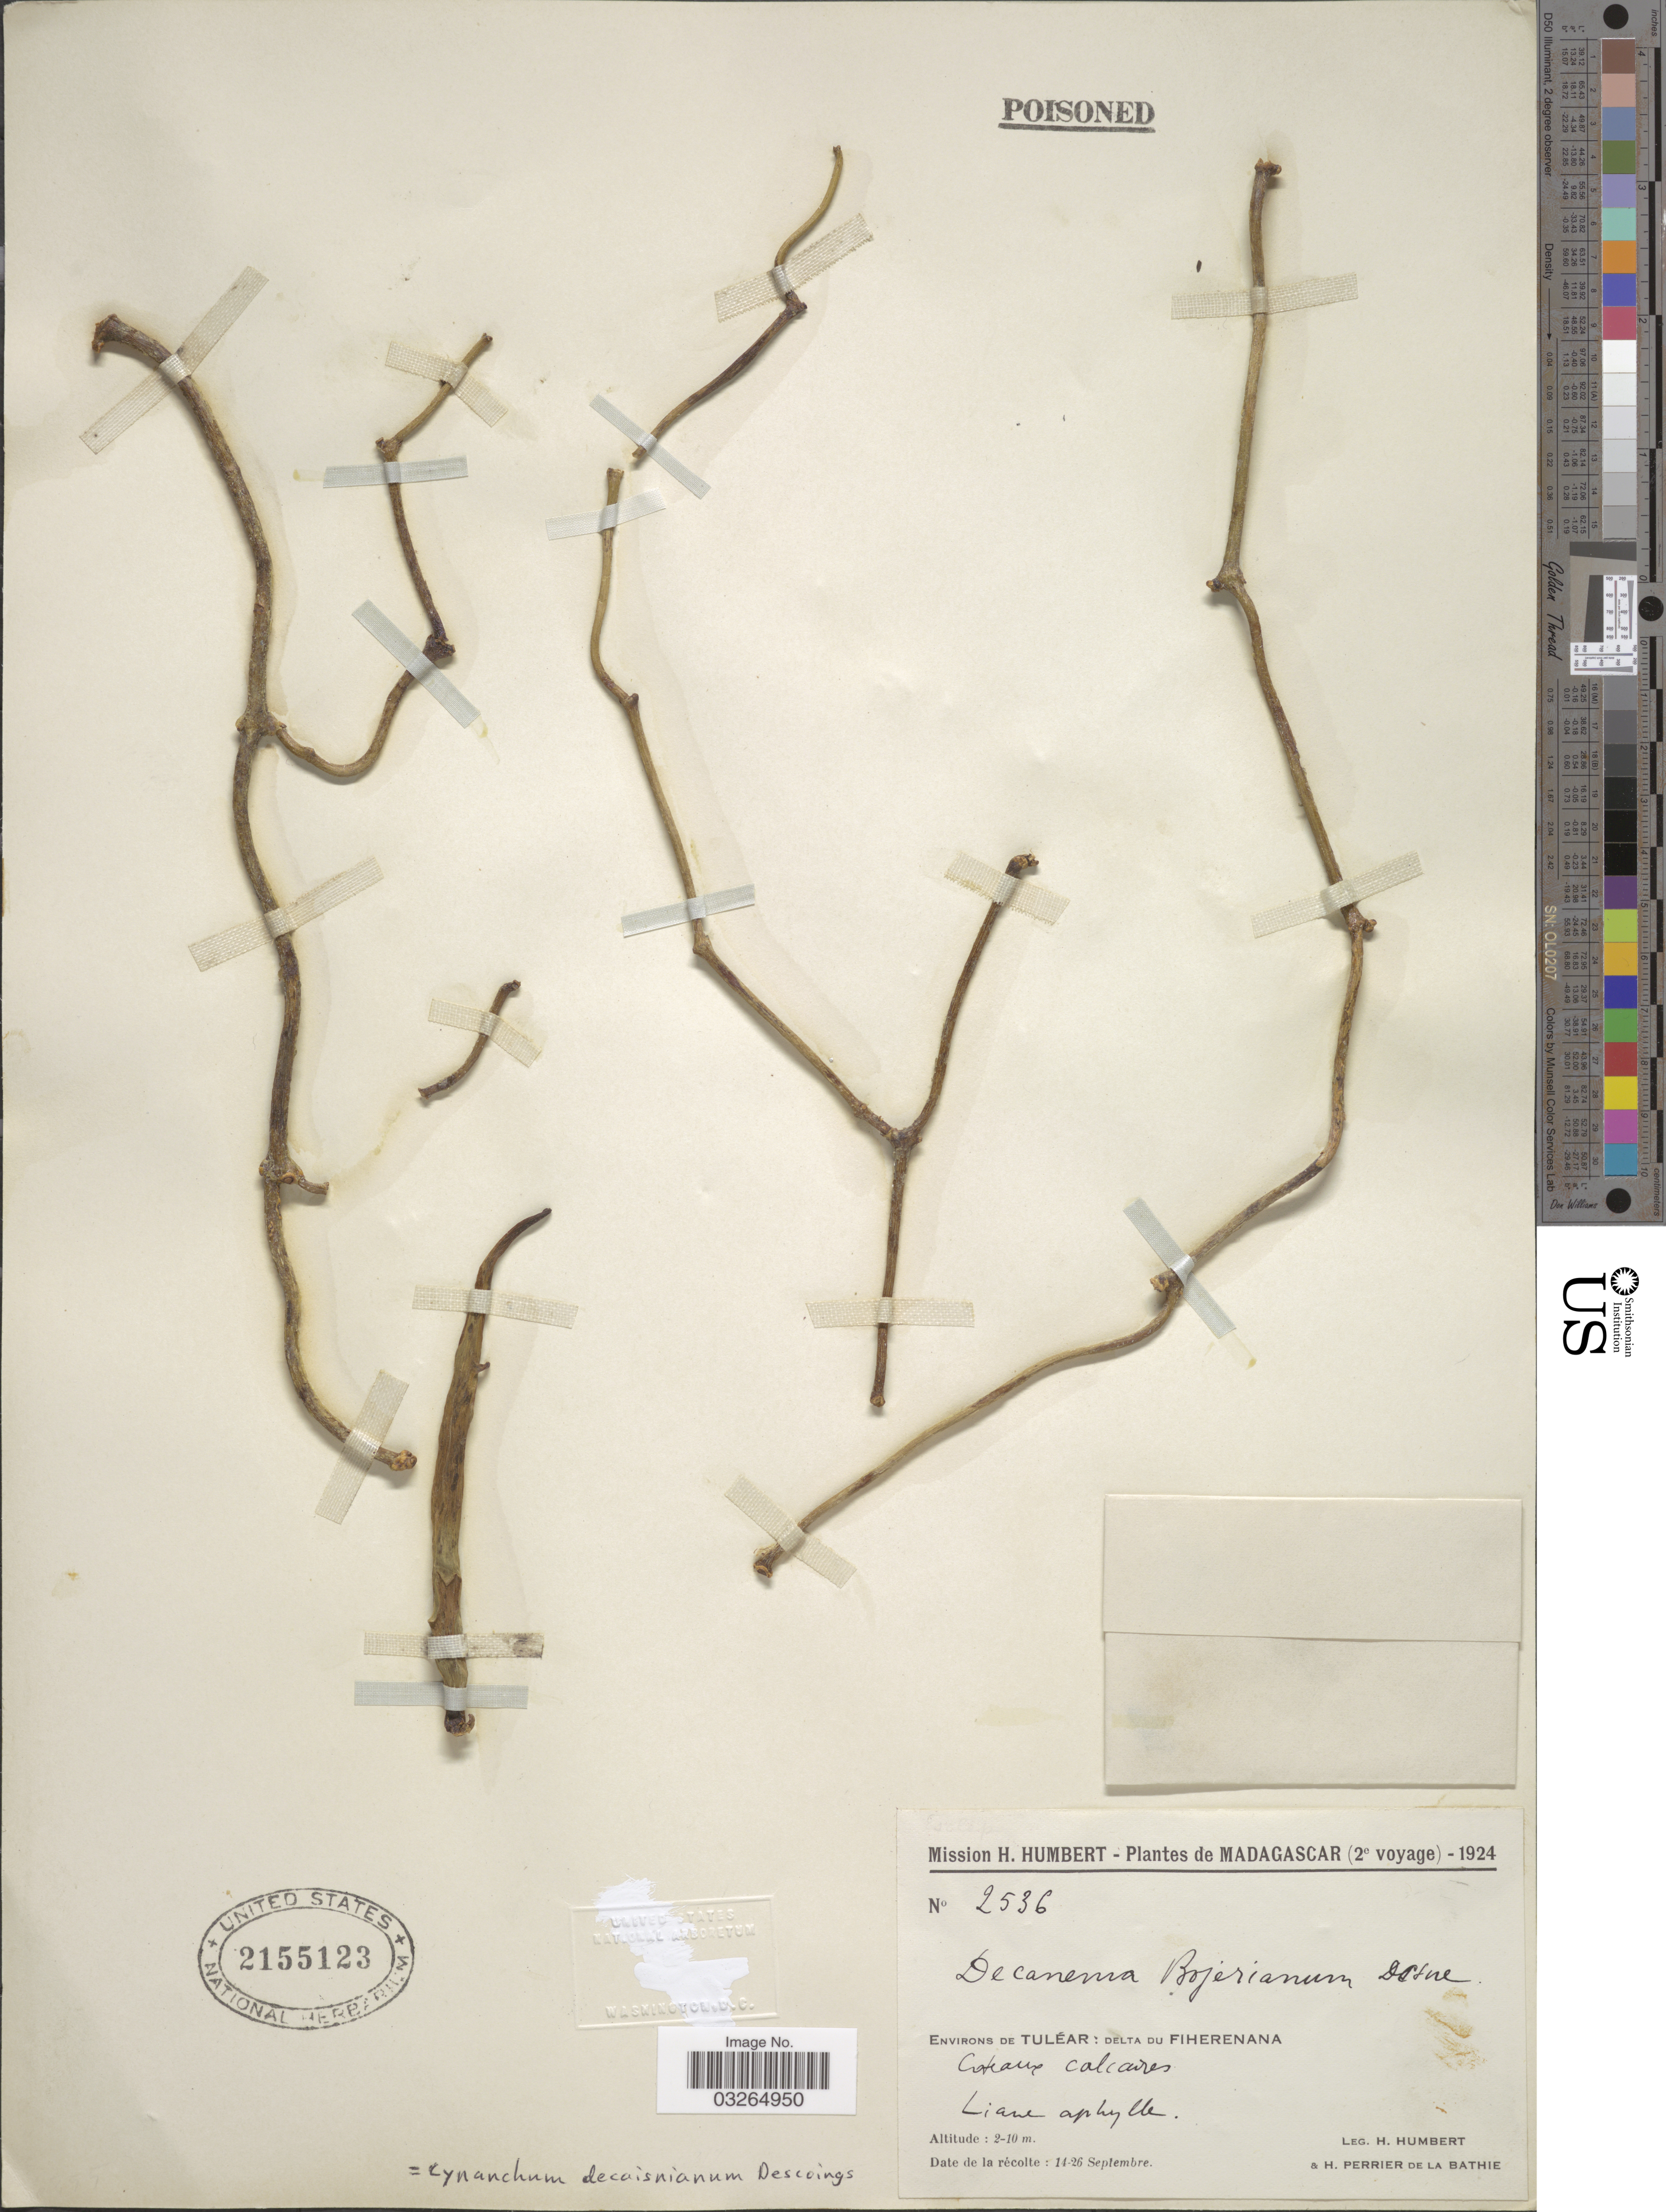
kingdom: Plantae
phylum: Tracheophyta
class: Magnoliopsida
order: Gentianales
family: Apocynaceae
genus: Cynanchum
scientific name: Cynanchum decaisneanum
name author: R.W. Holm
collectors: H. Humbert & H. Perrier de la Bâthie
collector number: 2536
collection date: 1924-09-14/1924-09-26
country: Madagascar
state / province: Atsimo-Andrefana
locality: Environs de Tuléar: Delta du Fiherenana.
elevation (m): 2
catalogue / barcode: US 2155123